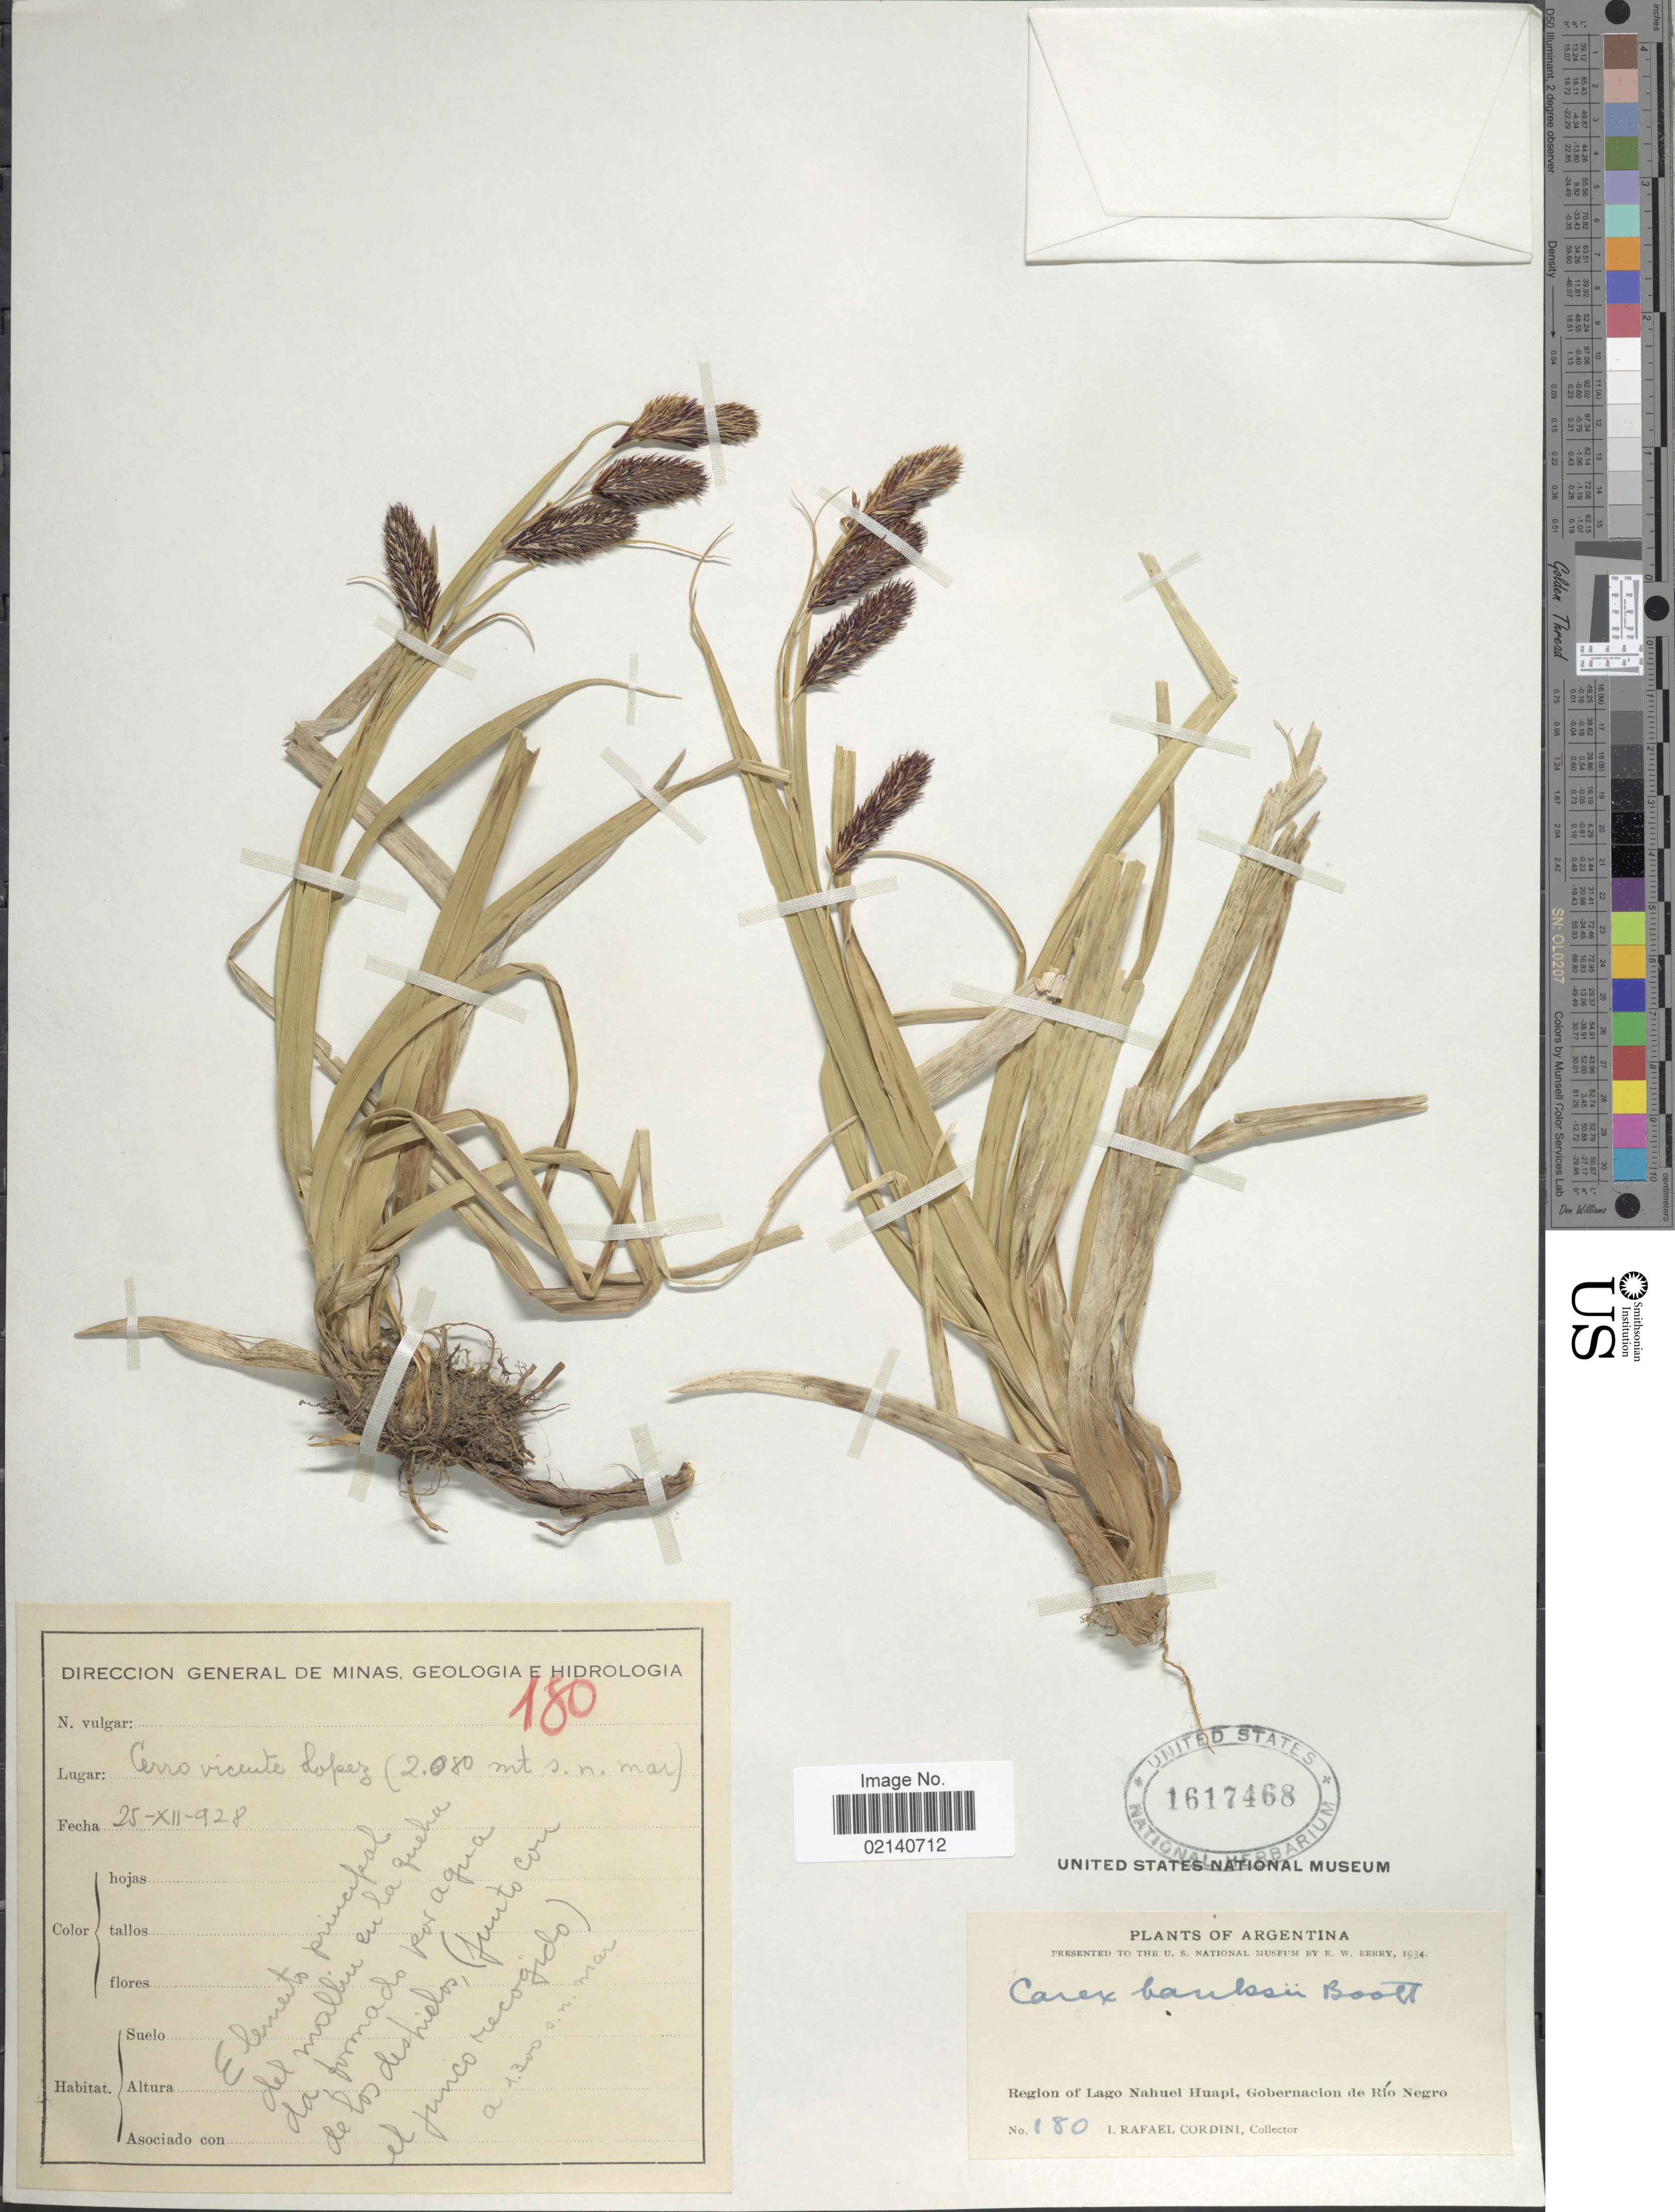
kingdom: Plantae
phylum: Tracheophyta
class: Liliopsida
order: Poales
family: Cyperaceae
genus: Carex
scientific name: Carex banksii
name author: Boott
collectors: I. Cordini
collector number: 180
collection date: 1928-12-25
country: Argentina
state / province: Rio Negro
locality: Region of Lago Nahuel Huapi, Gobernacion de Rio Negro. Cerro vicente Lopez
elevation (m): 2080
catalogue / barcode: US 1617468